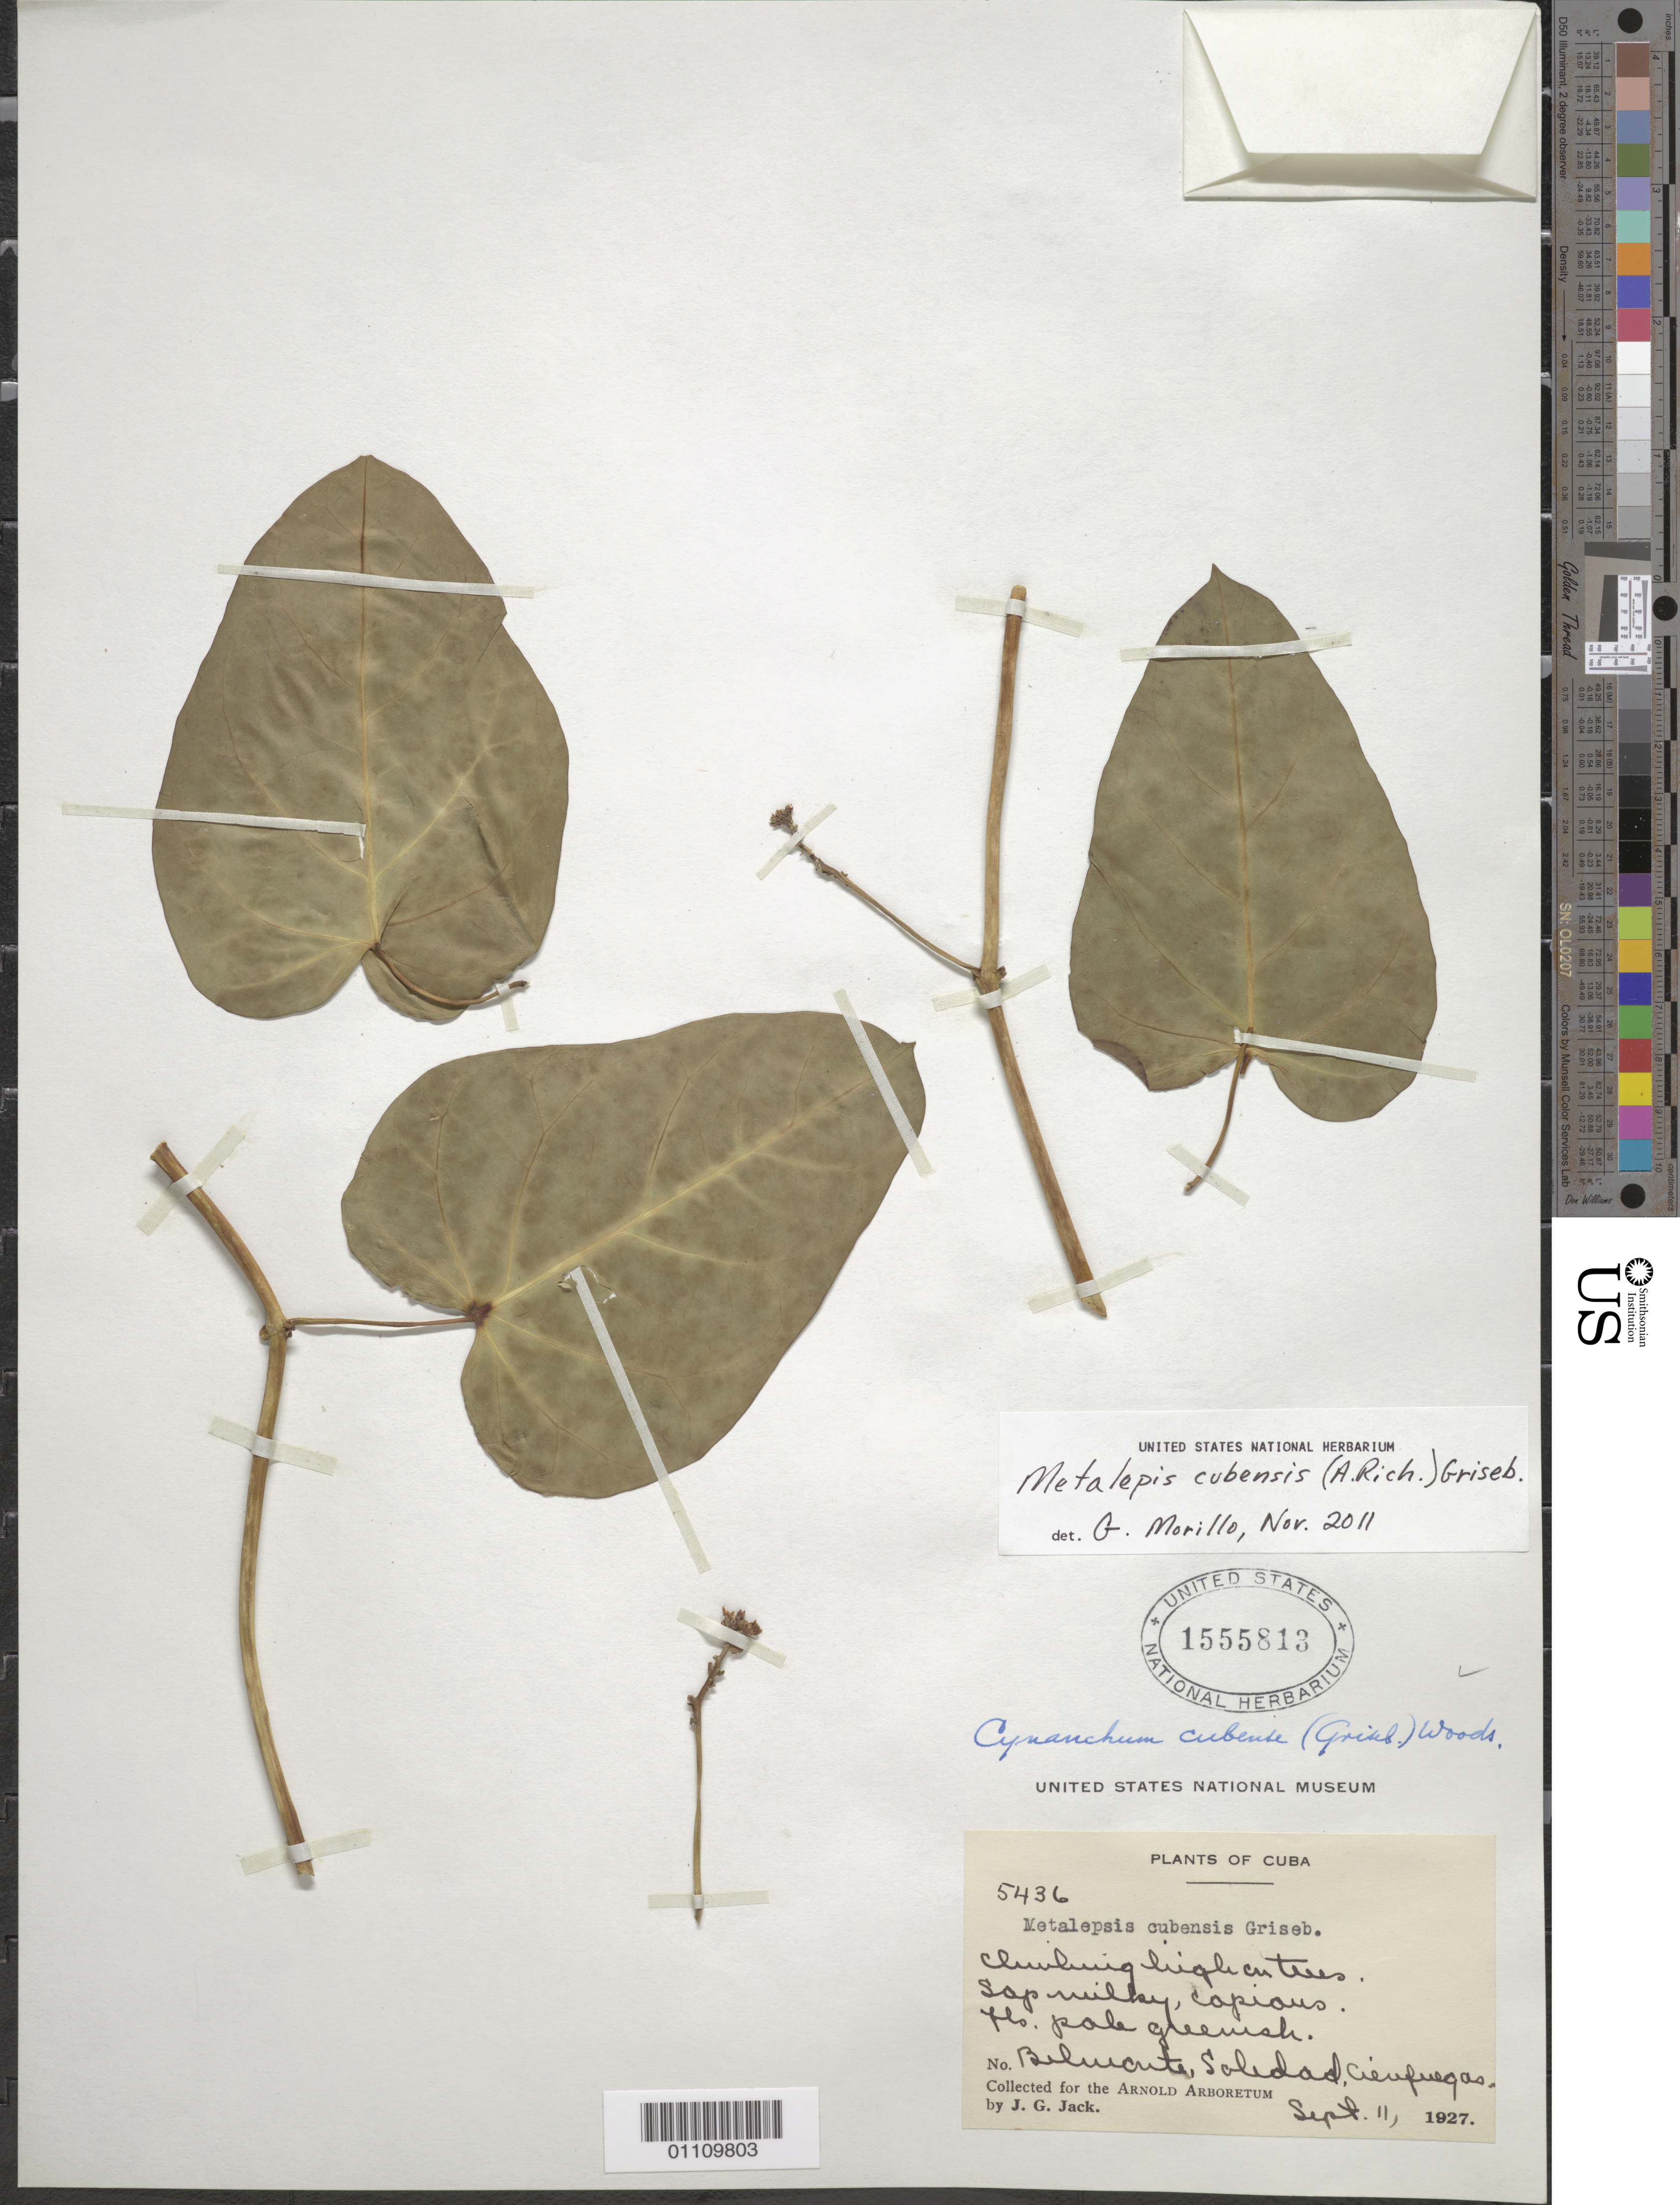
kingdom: Plantae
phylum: Tracheophyta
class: Magnoliopsida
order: Gentianales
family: Apocynaceae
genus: Metalepis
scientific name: Metalepis cubensis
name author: Griseb.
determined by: Morillo, G.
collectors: J. G. Jack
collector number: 5436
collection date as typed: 11 Sep 1927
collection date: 1927-09-11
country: Cuba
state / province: Cienfuegos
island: Cuba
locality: Belincrita, Soledad, Cienfuegos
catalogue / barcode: US 1555813